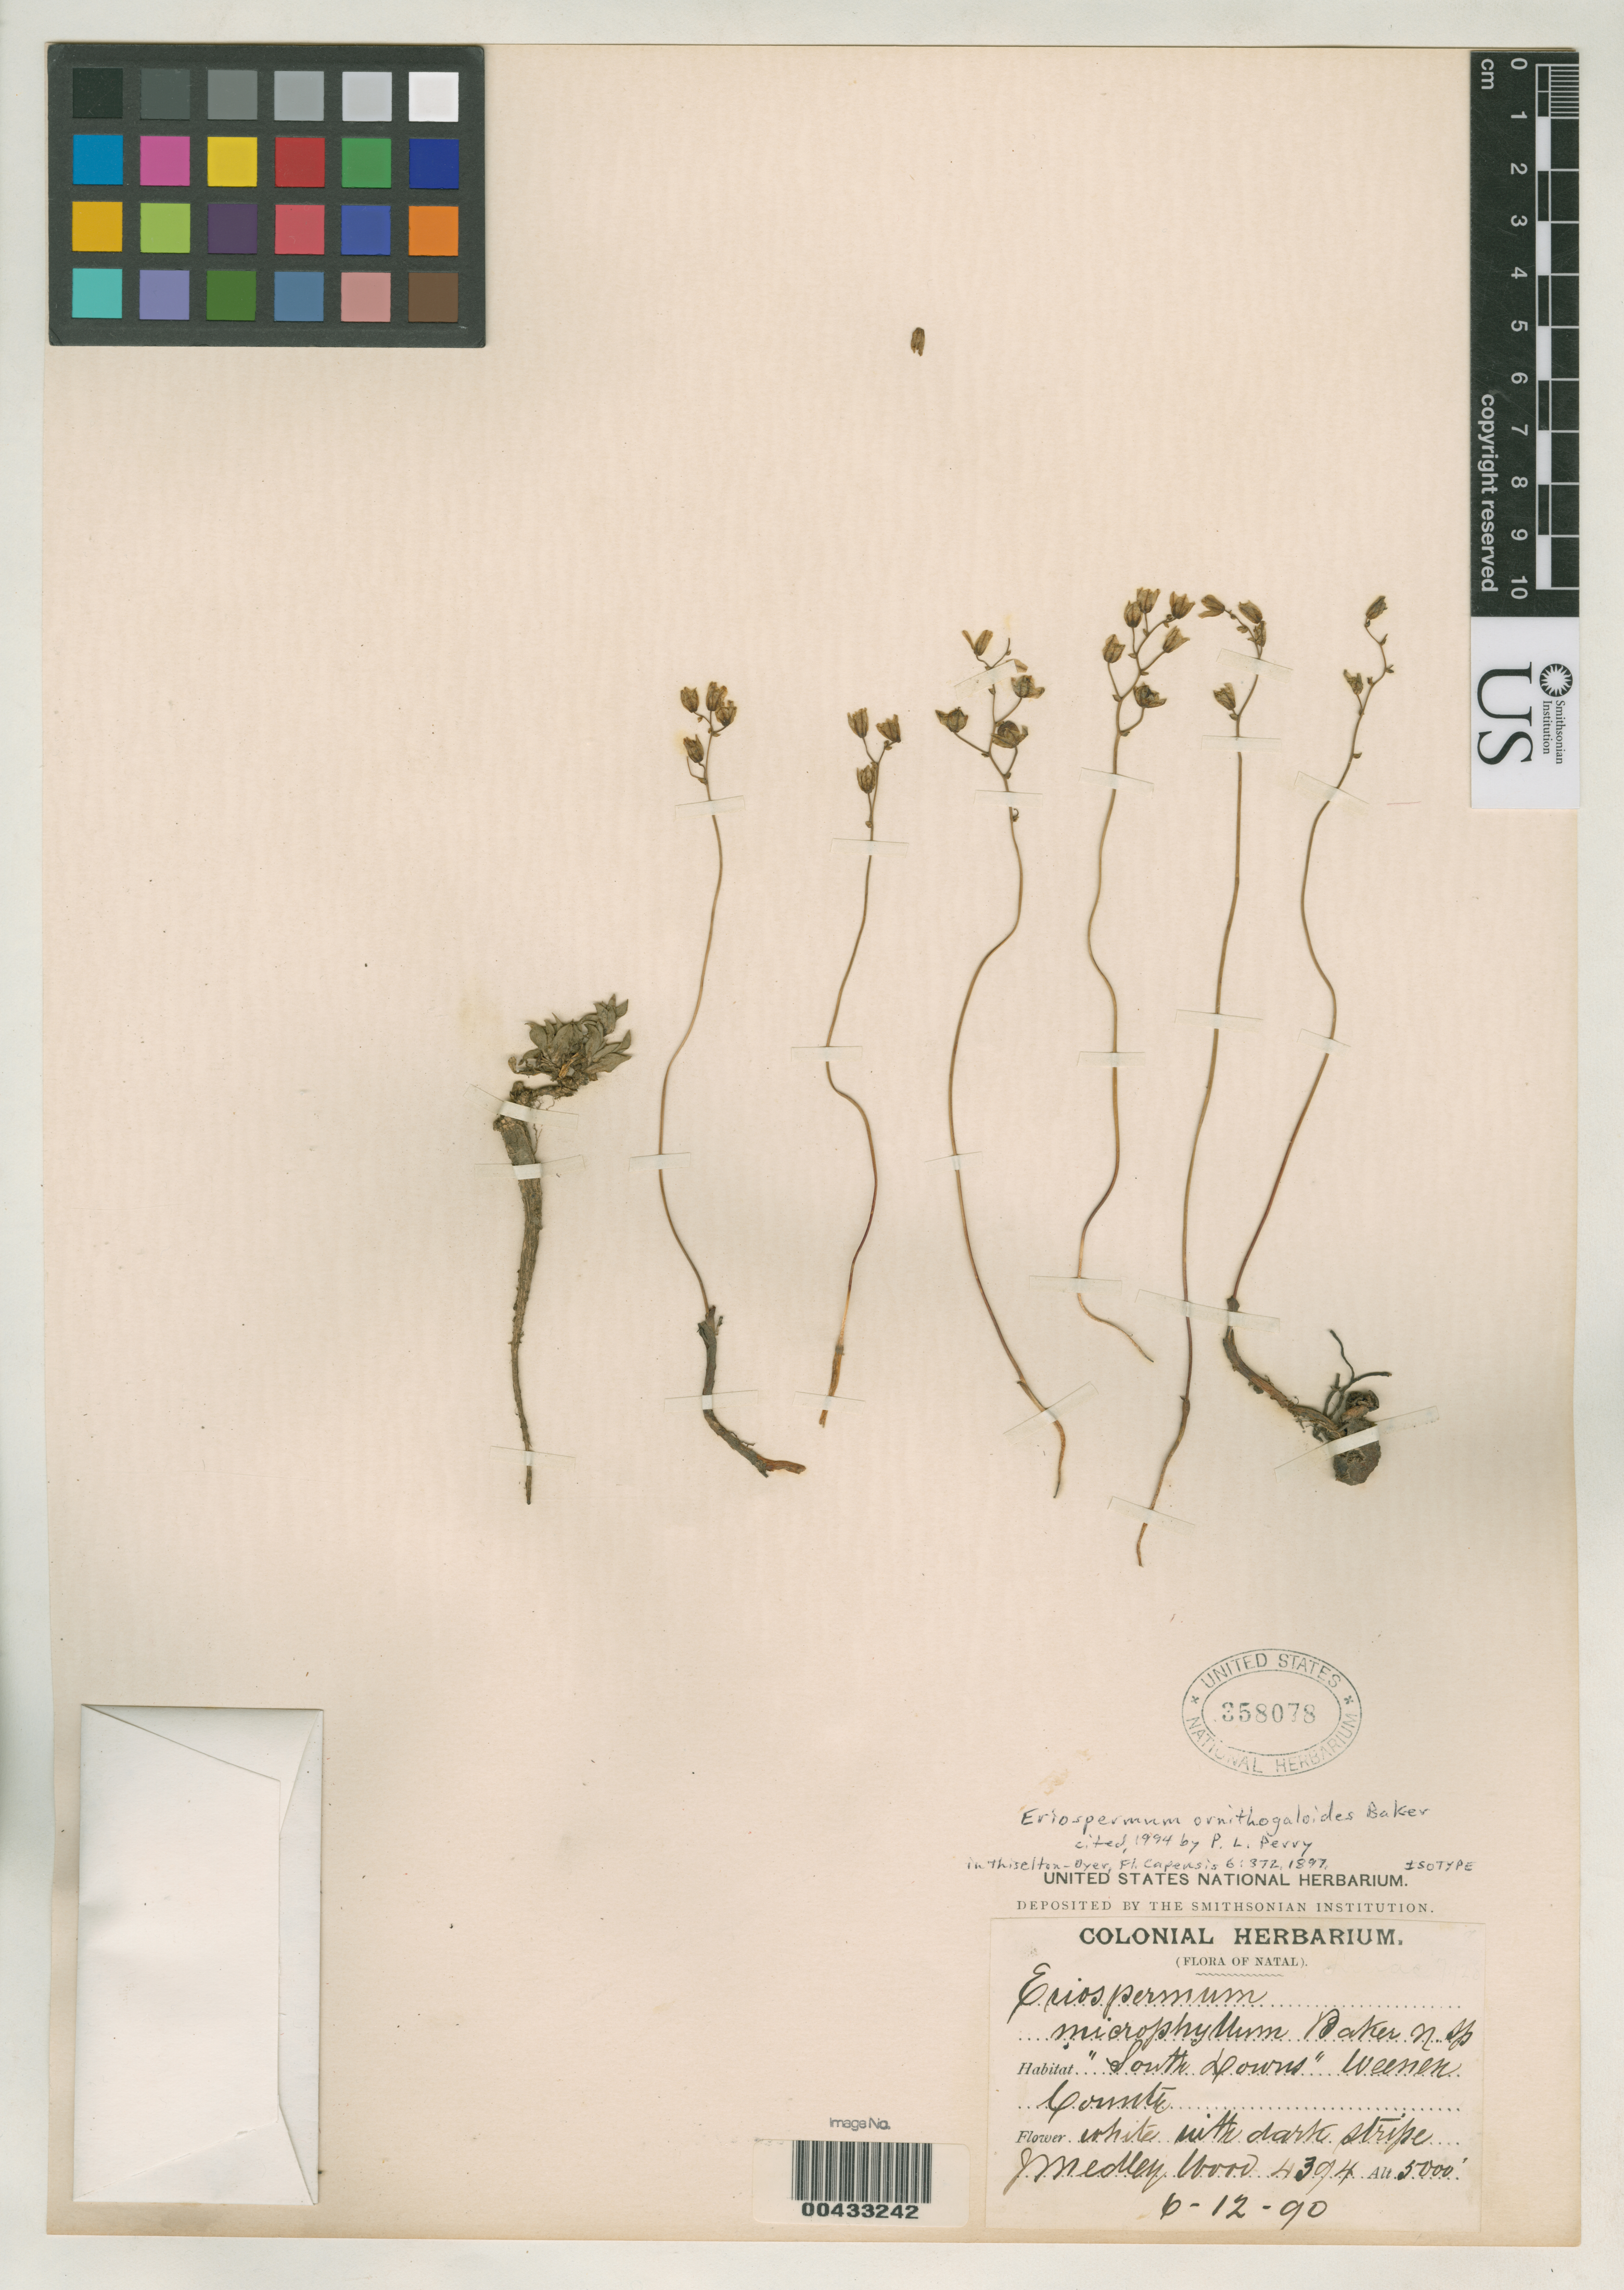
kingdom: Plantae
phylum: Tracheophyta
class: Liliopsida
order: Asparagales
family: Asparagaceae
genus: Eriospermum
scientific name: Eriospermum microphyllum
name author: Baker in Dyer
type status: Isotype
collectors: J. M. Wood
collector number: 4394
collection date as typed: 06 Dec 1890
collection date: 1890-12-06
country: South Africa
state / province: KwaZulu-Natal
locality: South Downs, (Weenen Cornte).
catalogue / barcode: US 358078